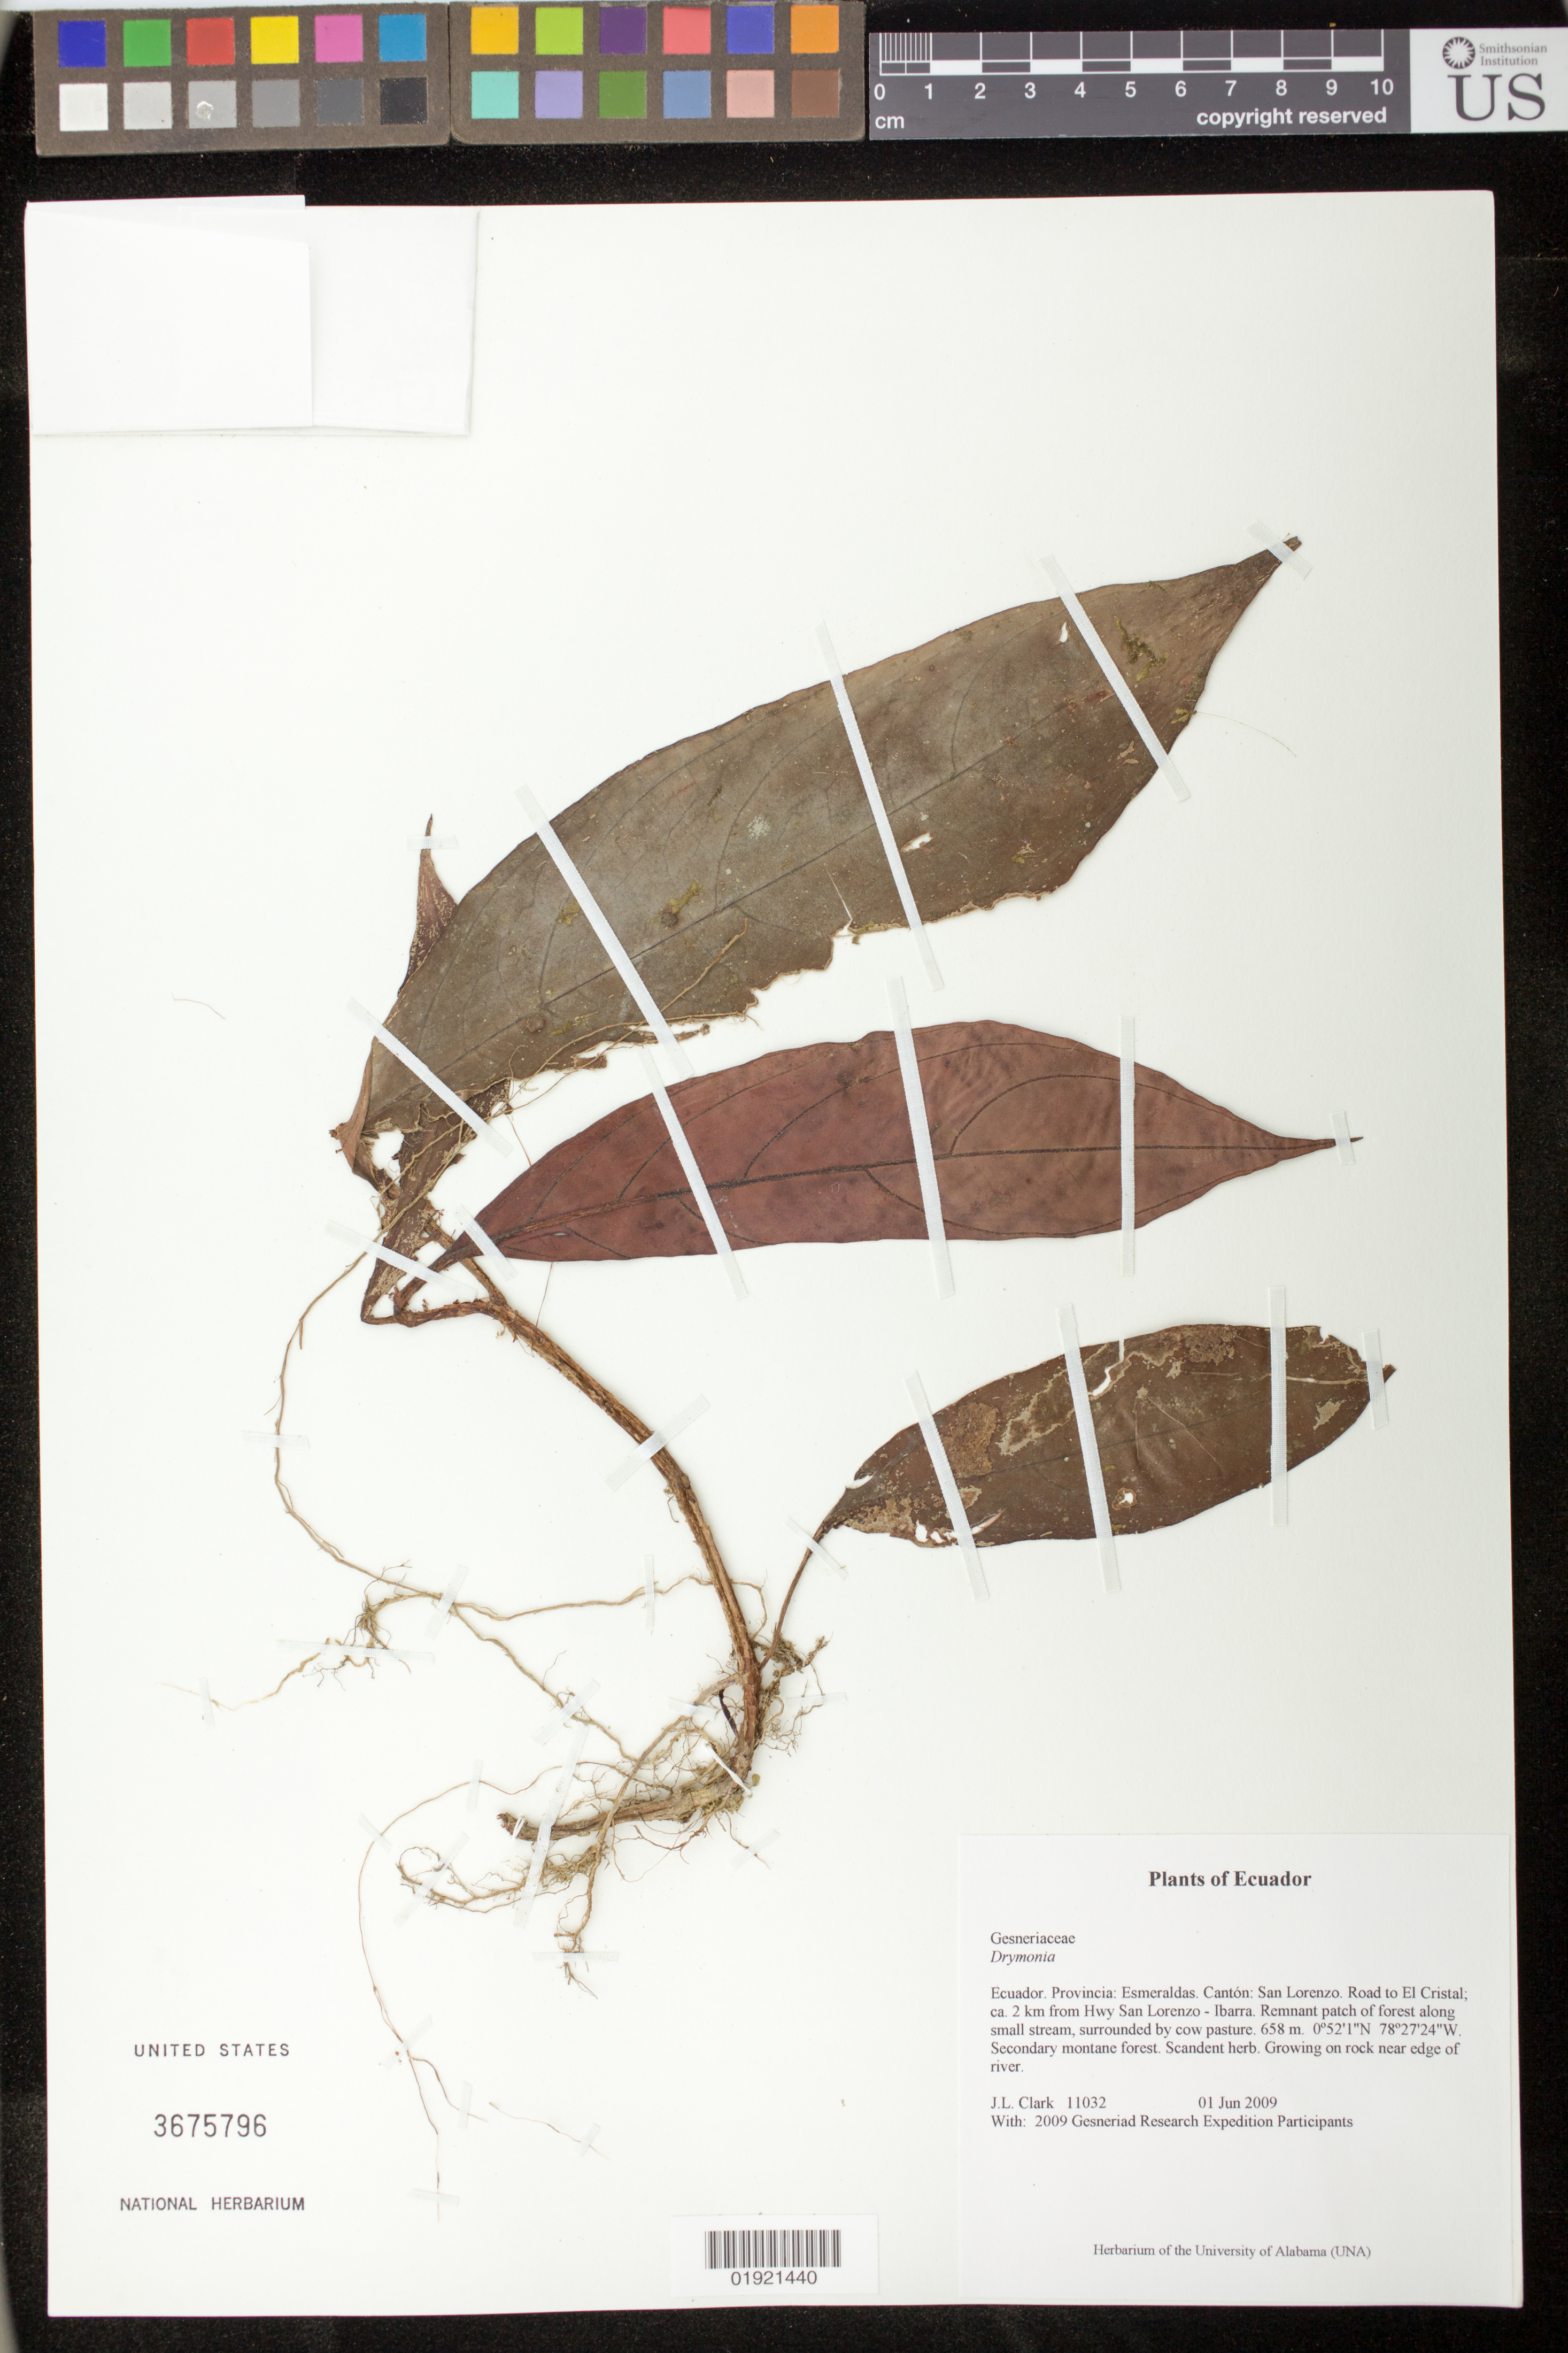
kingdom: Plantae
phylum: Tracheophyta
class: Magnoliopsida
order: Lamiales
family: Gesneriaceae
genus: Drymonia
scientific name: Drymonia sp.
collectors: J. L. Clark & 2009 Gesneriad Research Expedition Participants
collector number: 11032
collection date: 2009-06-01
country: Ecuador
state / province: Esmeraldas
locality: Canton: San Lorenzo. Road to El Cristal; ca. 2 km from Hwy San Lorenzo - Ibarra. Remnant patch of forest along small stream, surrounded by cow pasture.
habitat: Secondary montane forest. Growing on rock near edge of river.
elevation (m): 658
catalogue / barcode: US 3675796